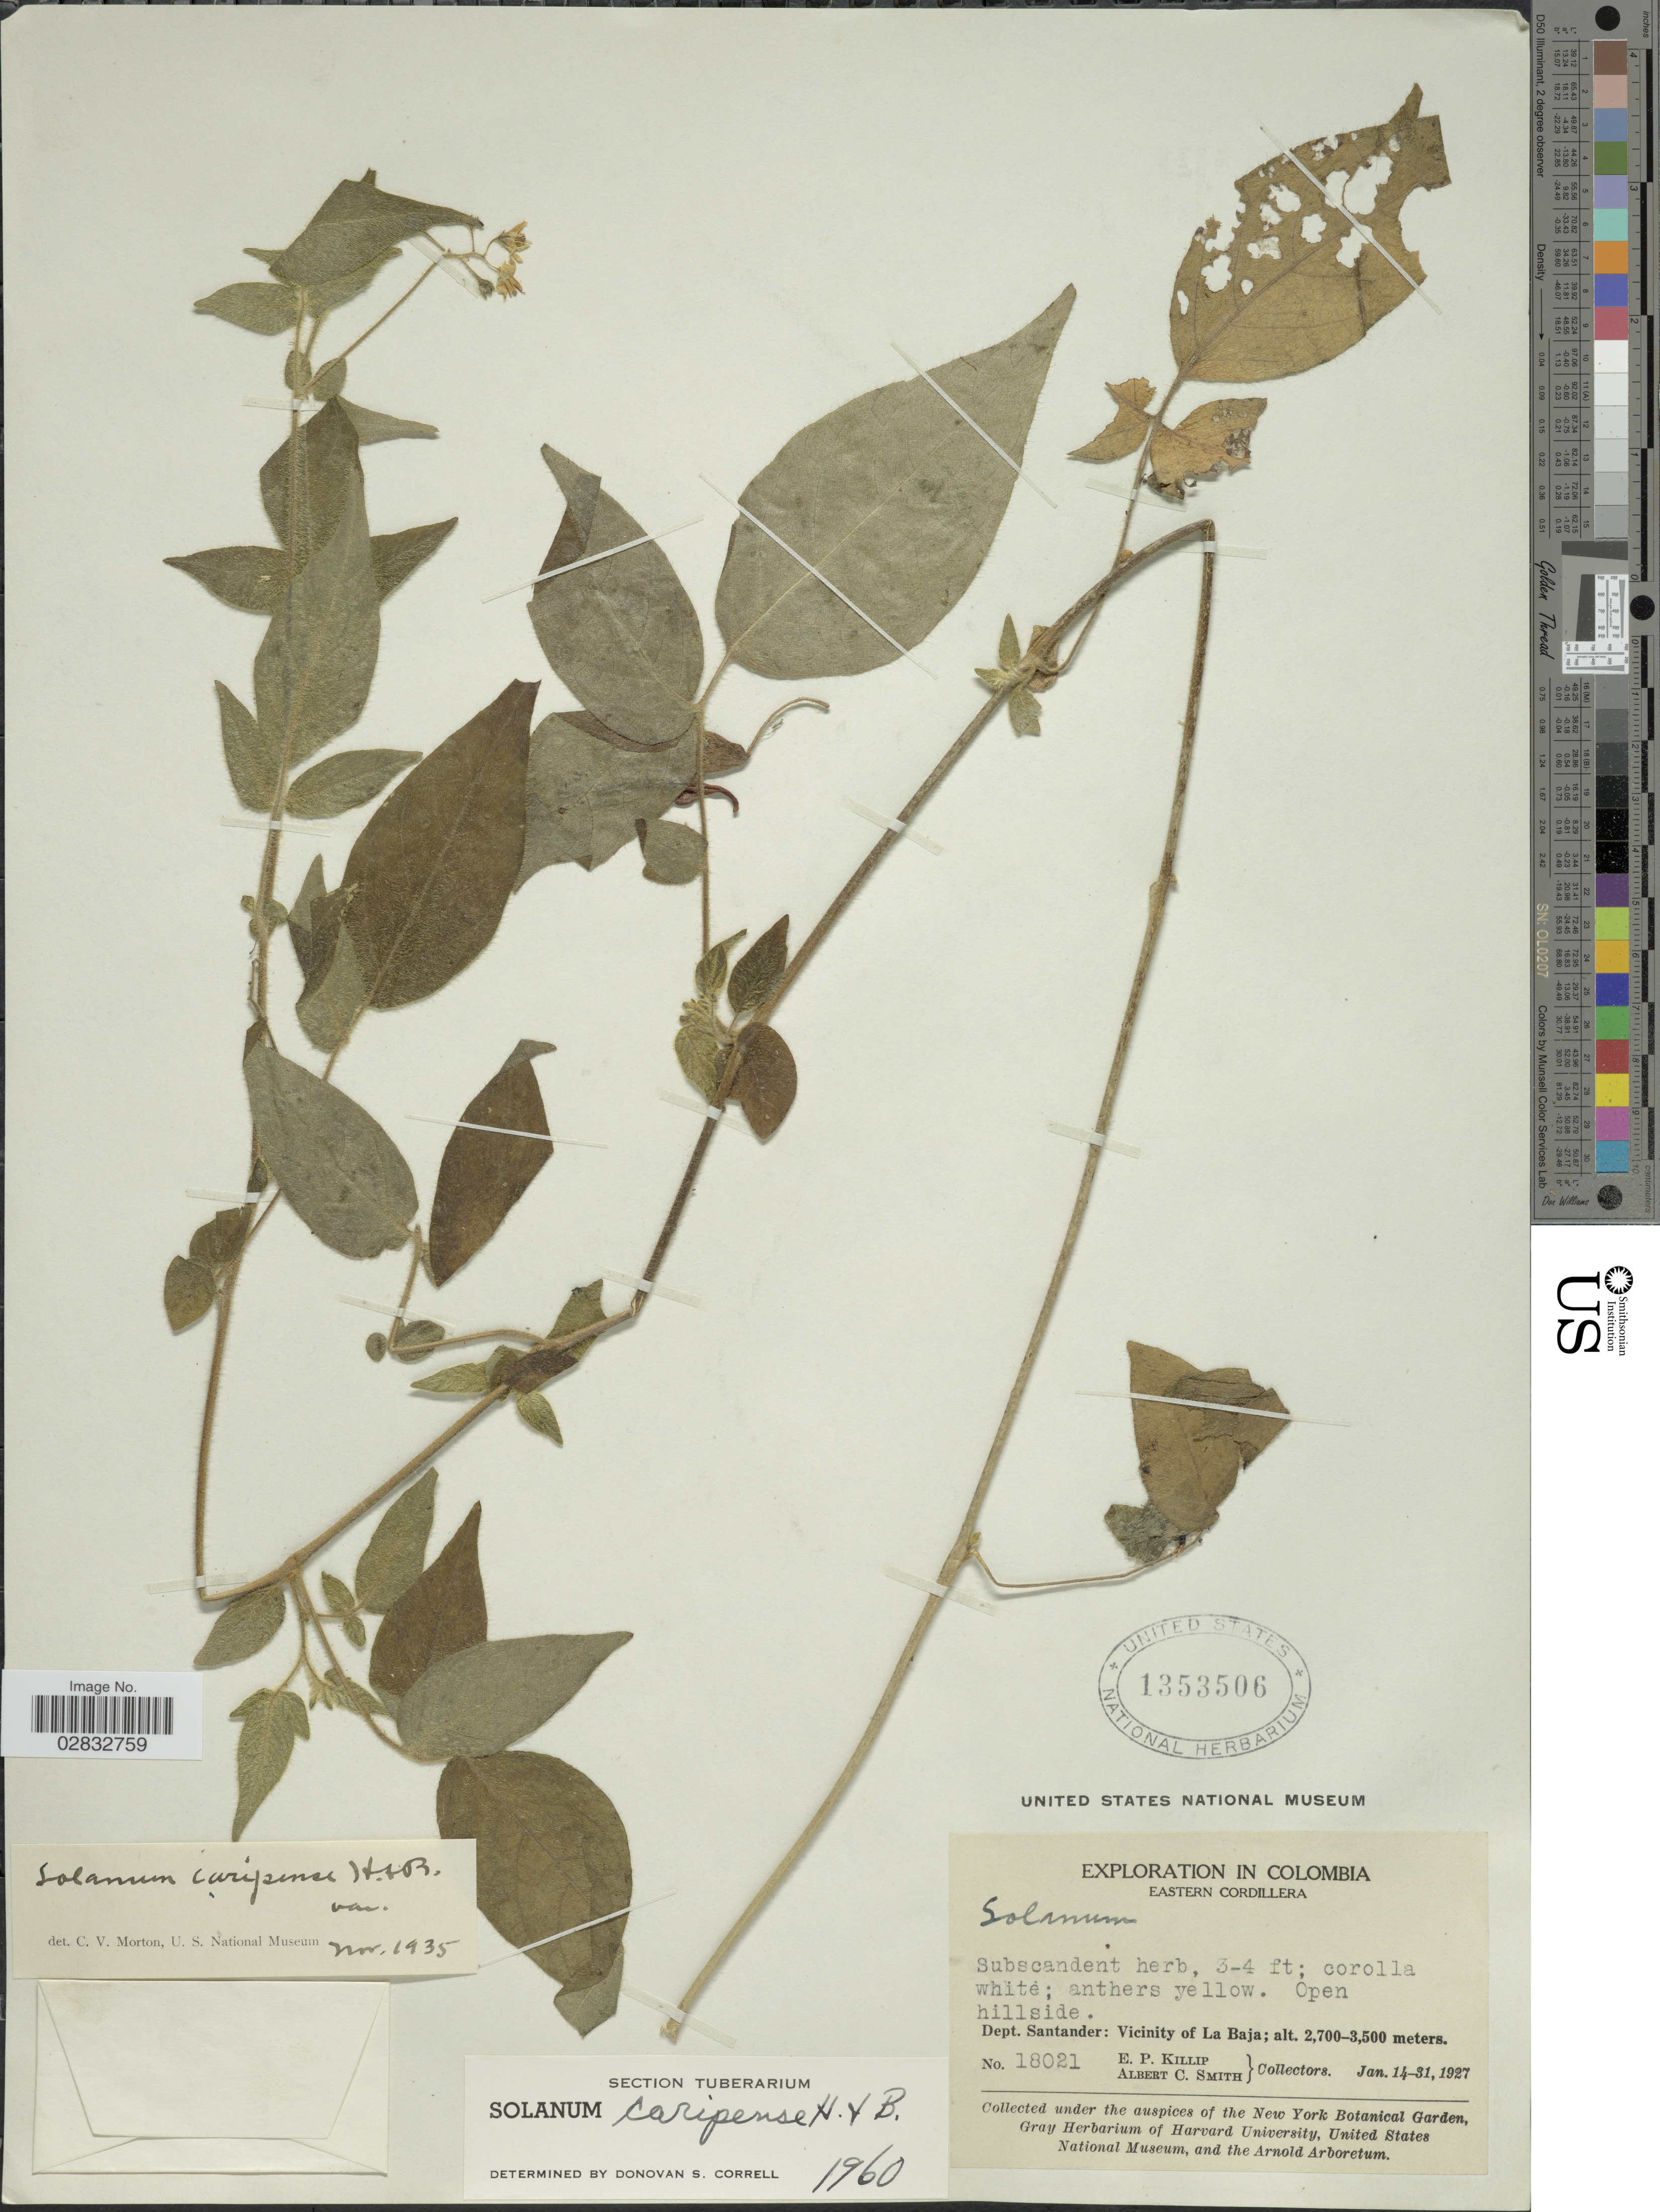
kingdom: Plantae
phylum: Tracheophyta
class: Magnoliopsida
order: Solanales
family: Solanaceae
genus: Solanum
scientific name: Solanum caripense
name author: Humb. & Bonpl. ex Dunal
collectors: E. P. Killip & A. C. Smith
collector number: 18021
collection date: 1927-01-14/1927-01-31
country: Colombia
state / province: Santander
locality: Eastern Cordillera. Dept. Santander: Vicinity of La Baja.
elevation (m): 2700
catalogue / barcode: US 1353506